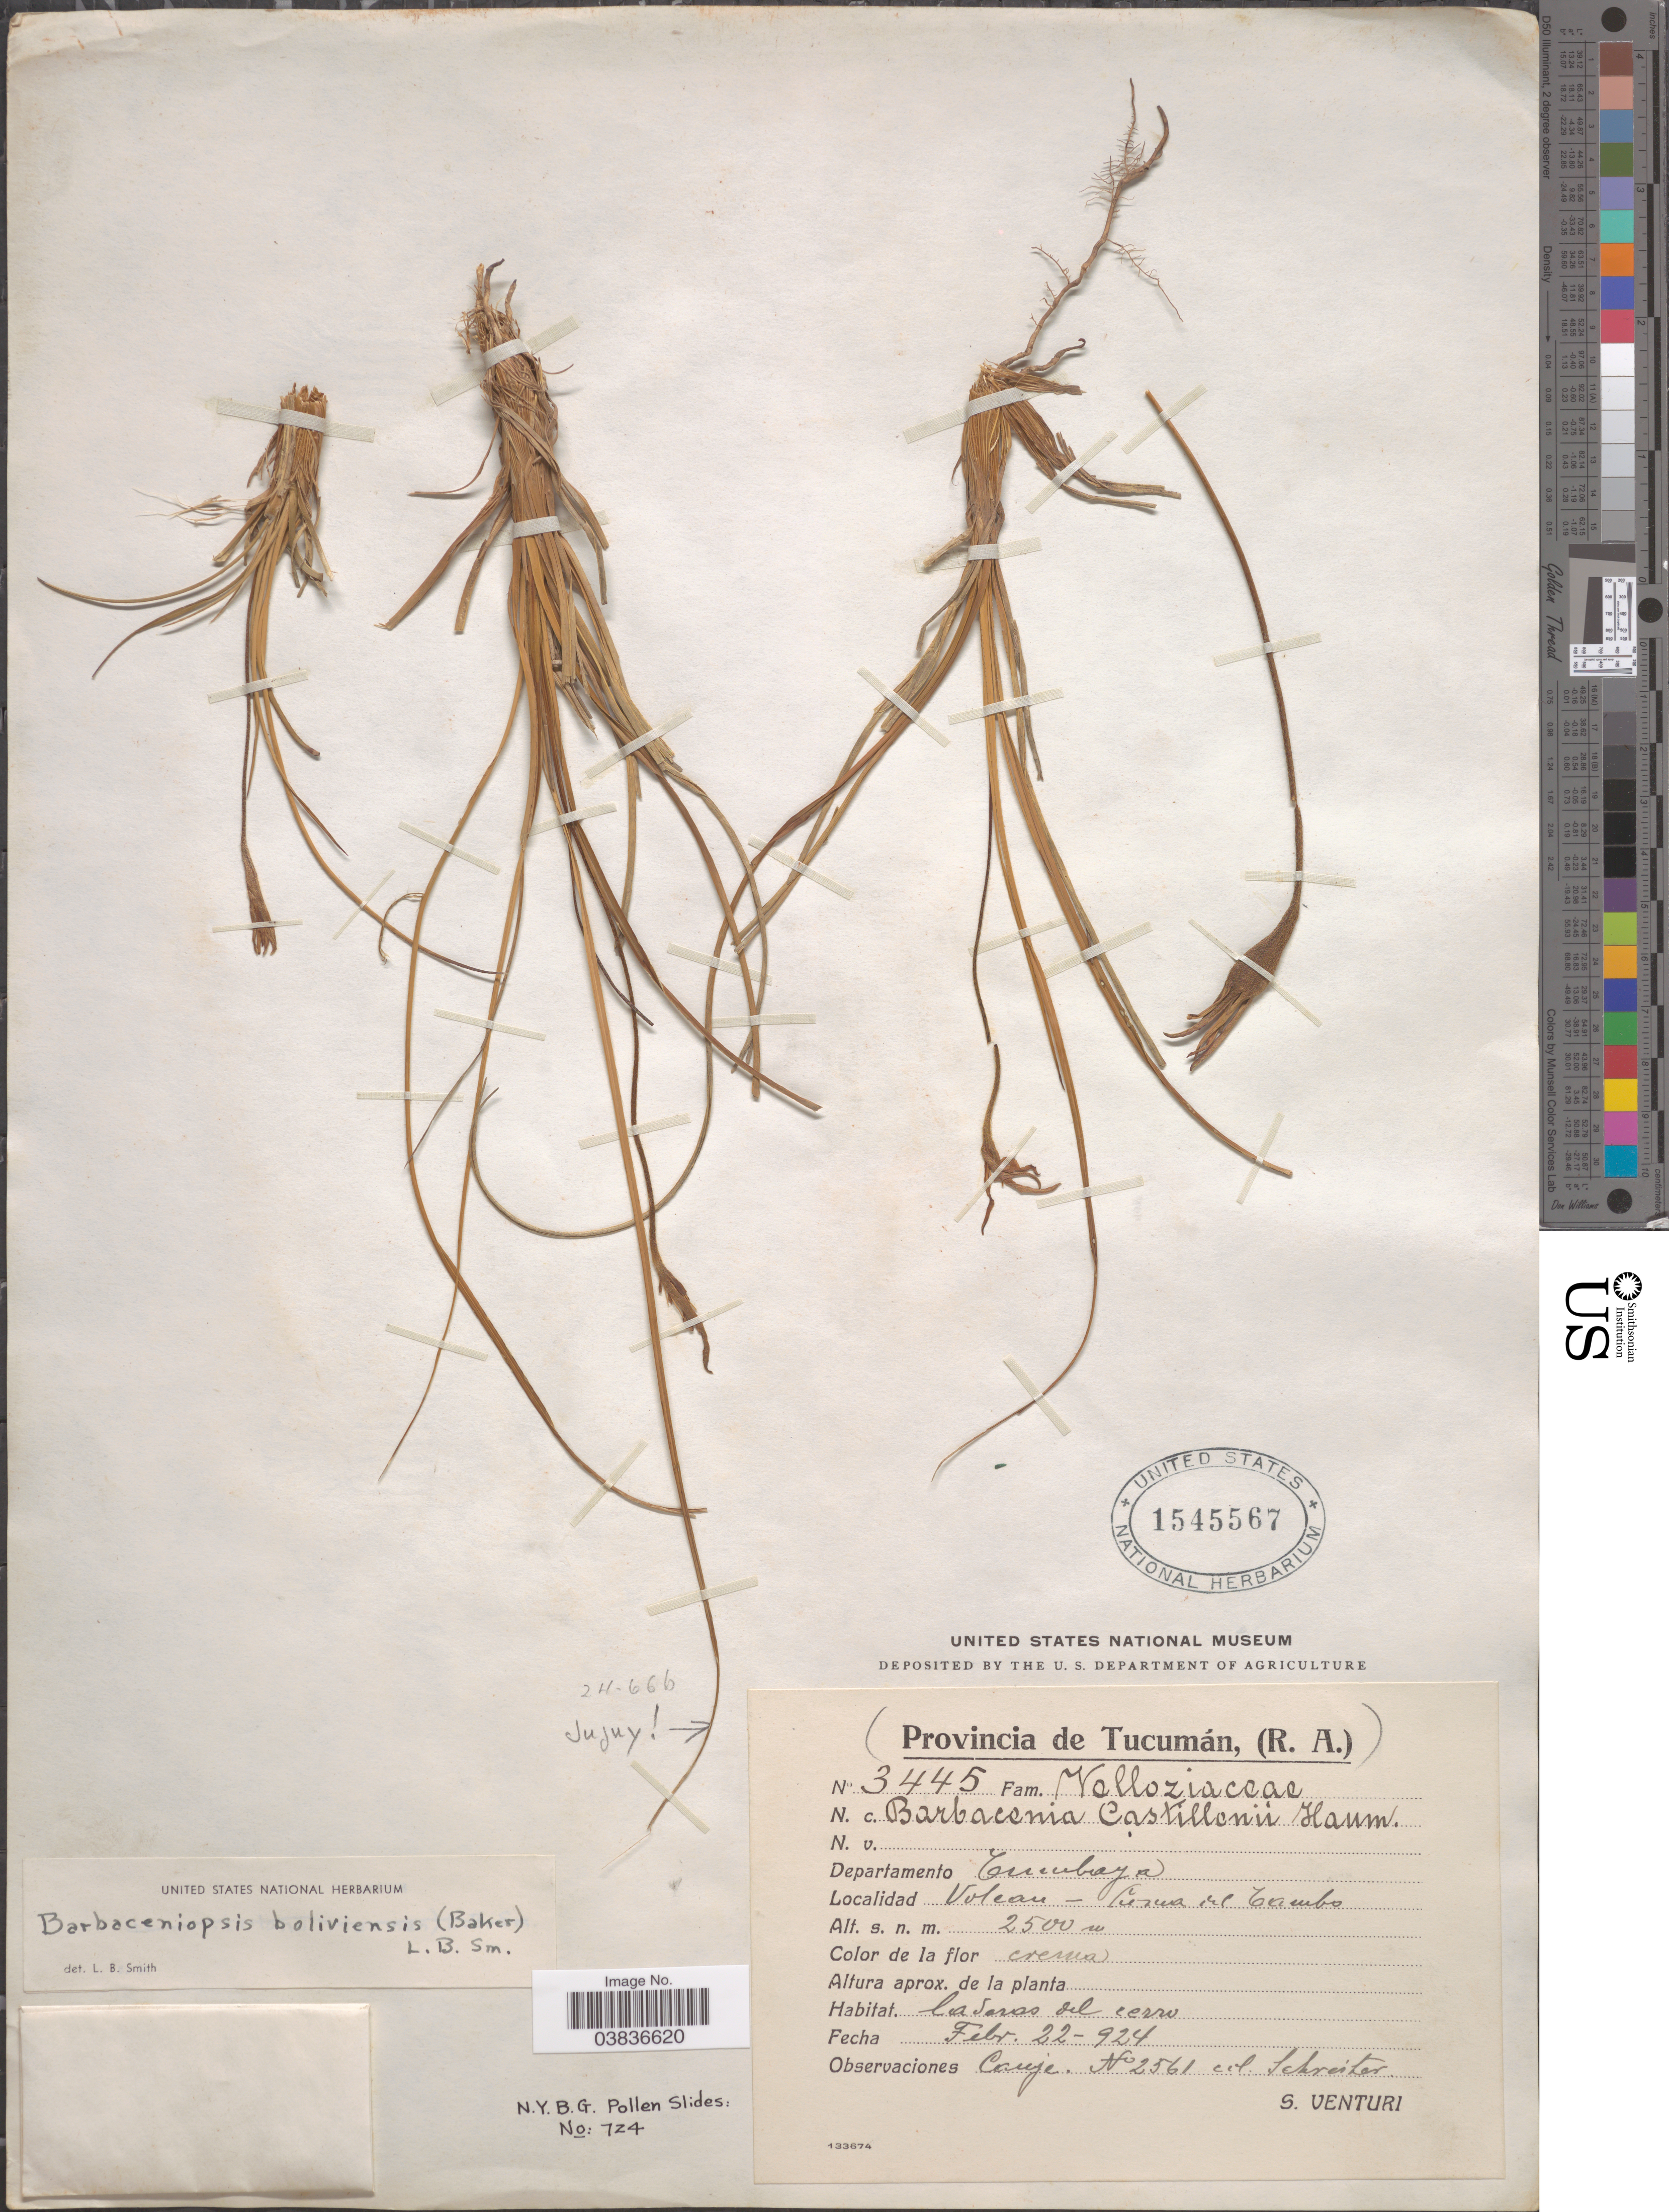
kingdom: Plantae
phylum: Tracheophyta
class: Liliopsida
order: Pandanales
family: Velloziaceae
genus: Barbaceniopsis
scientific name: Barbaceniopsis castillonii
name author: (Hauman) Ibisch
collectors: S. Venturi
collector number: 3445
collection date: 1924-02-22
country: Argentina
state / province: Tucuman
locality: Departamento Tumbaya. Volcan - firma del Tambo.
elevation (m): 2500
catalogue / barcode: US 1545567